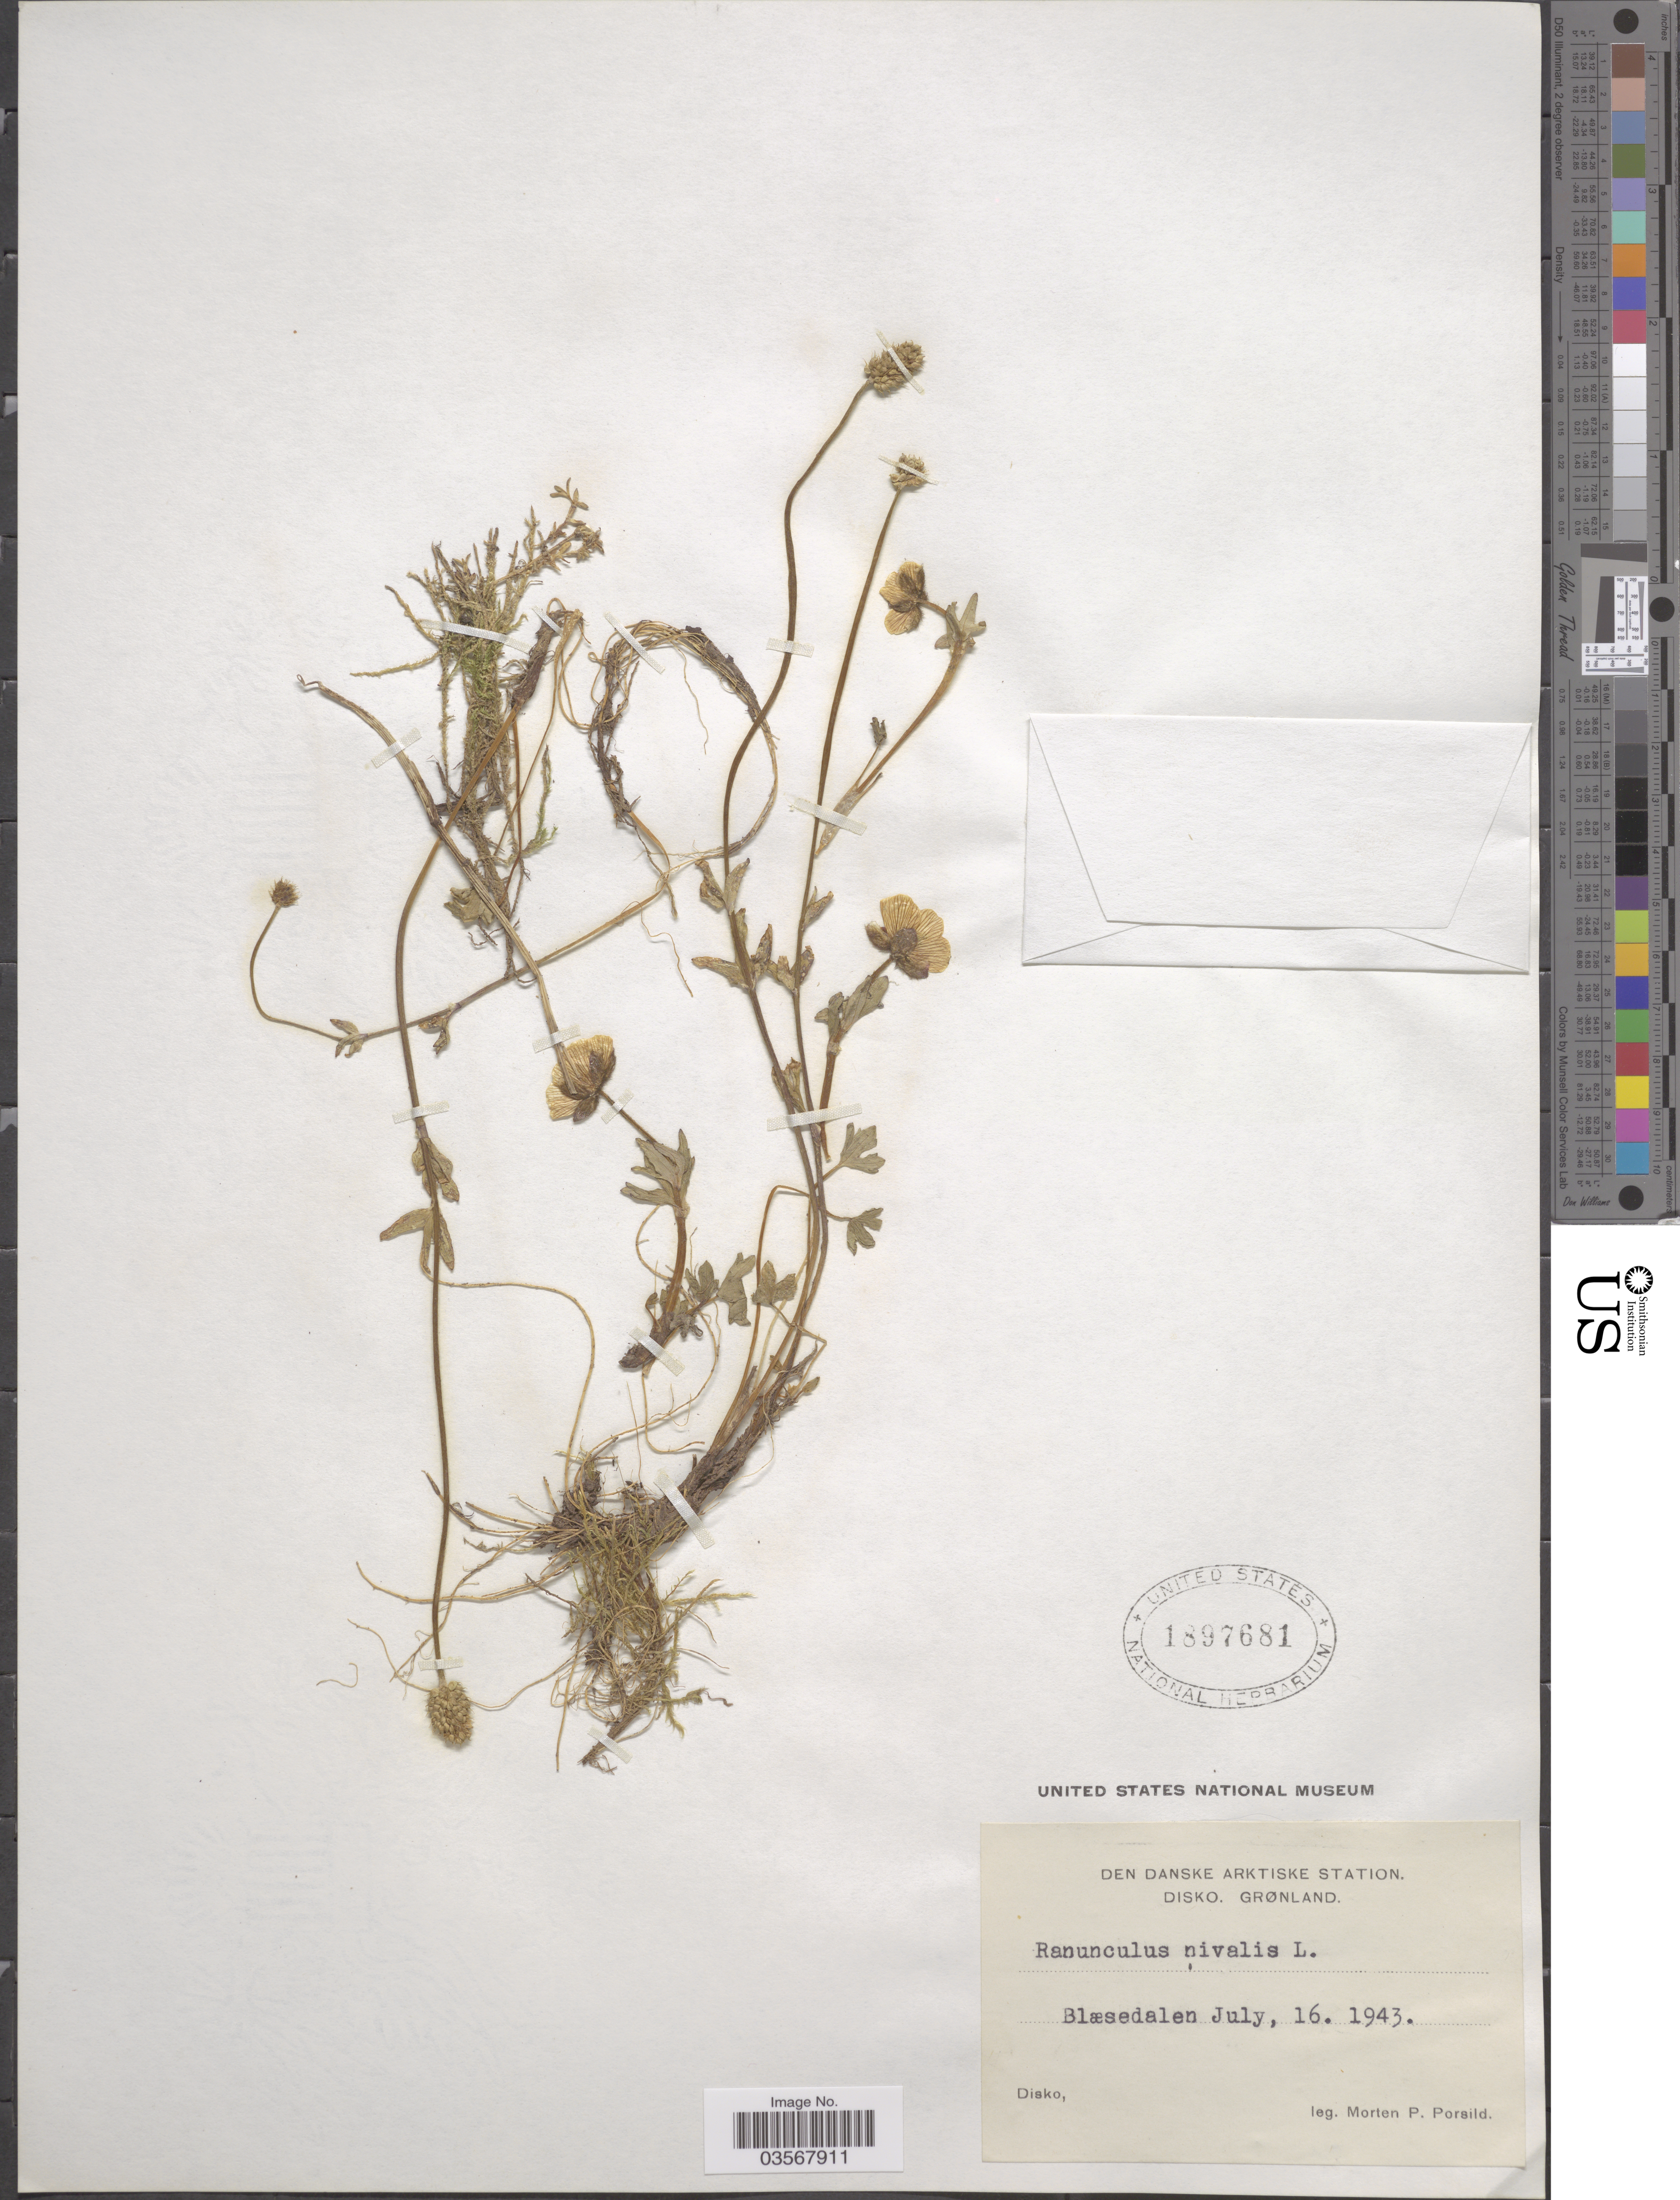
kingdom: Plantae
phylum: Tracheophyta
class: Magnoliopsida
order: Ranunculales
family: Ranunculaceae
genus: Ranunculus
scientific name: Ranunculus nivalis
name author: L.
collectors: M. P. Porsild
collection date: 1943-07-16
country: Greenland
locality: Den Danske Arktiske Station. Disko. Blæsdalen.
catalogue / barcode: US 1897681